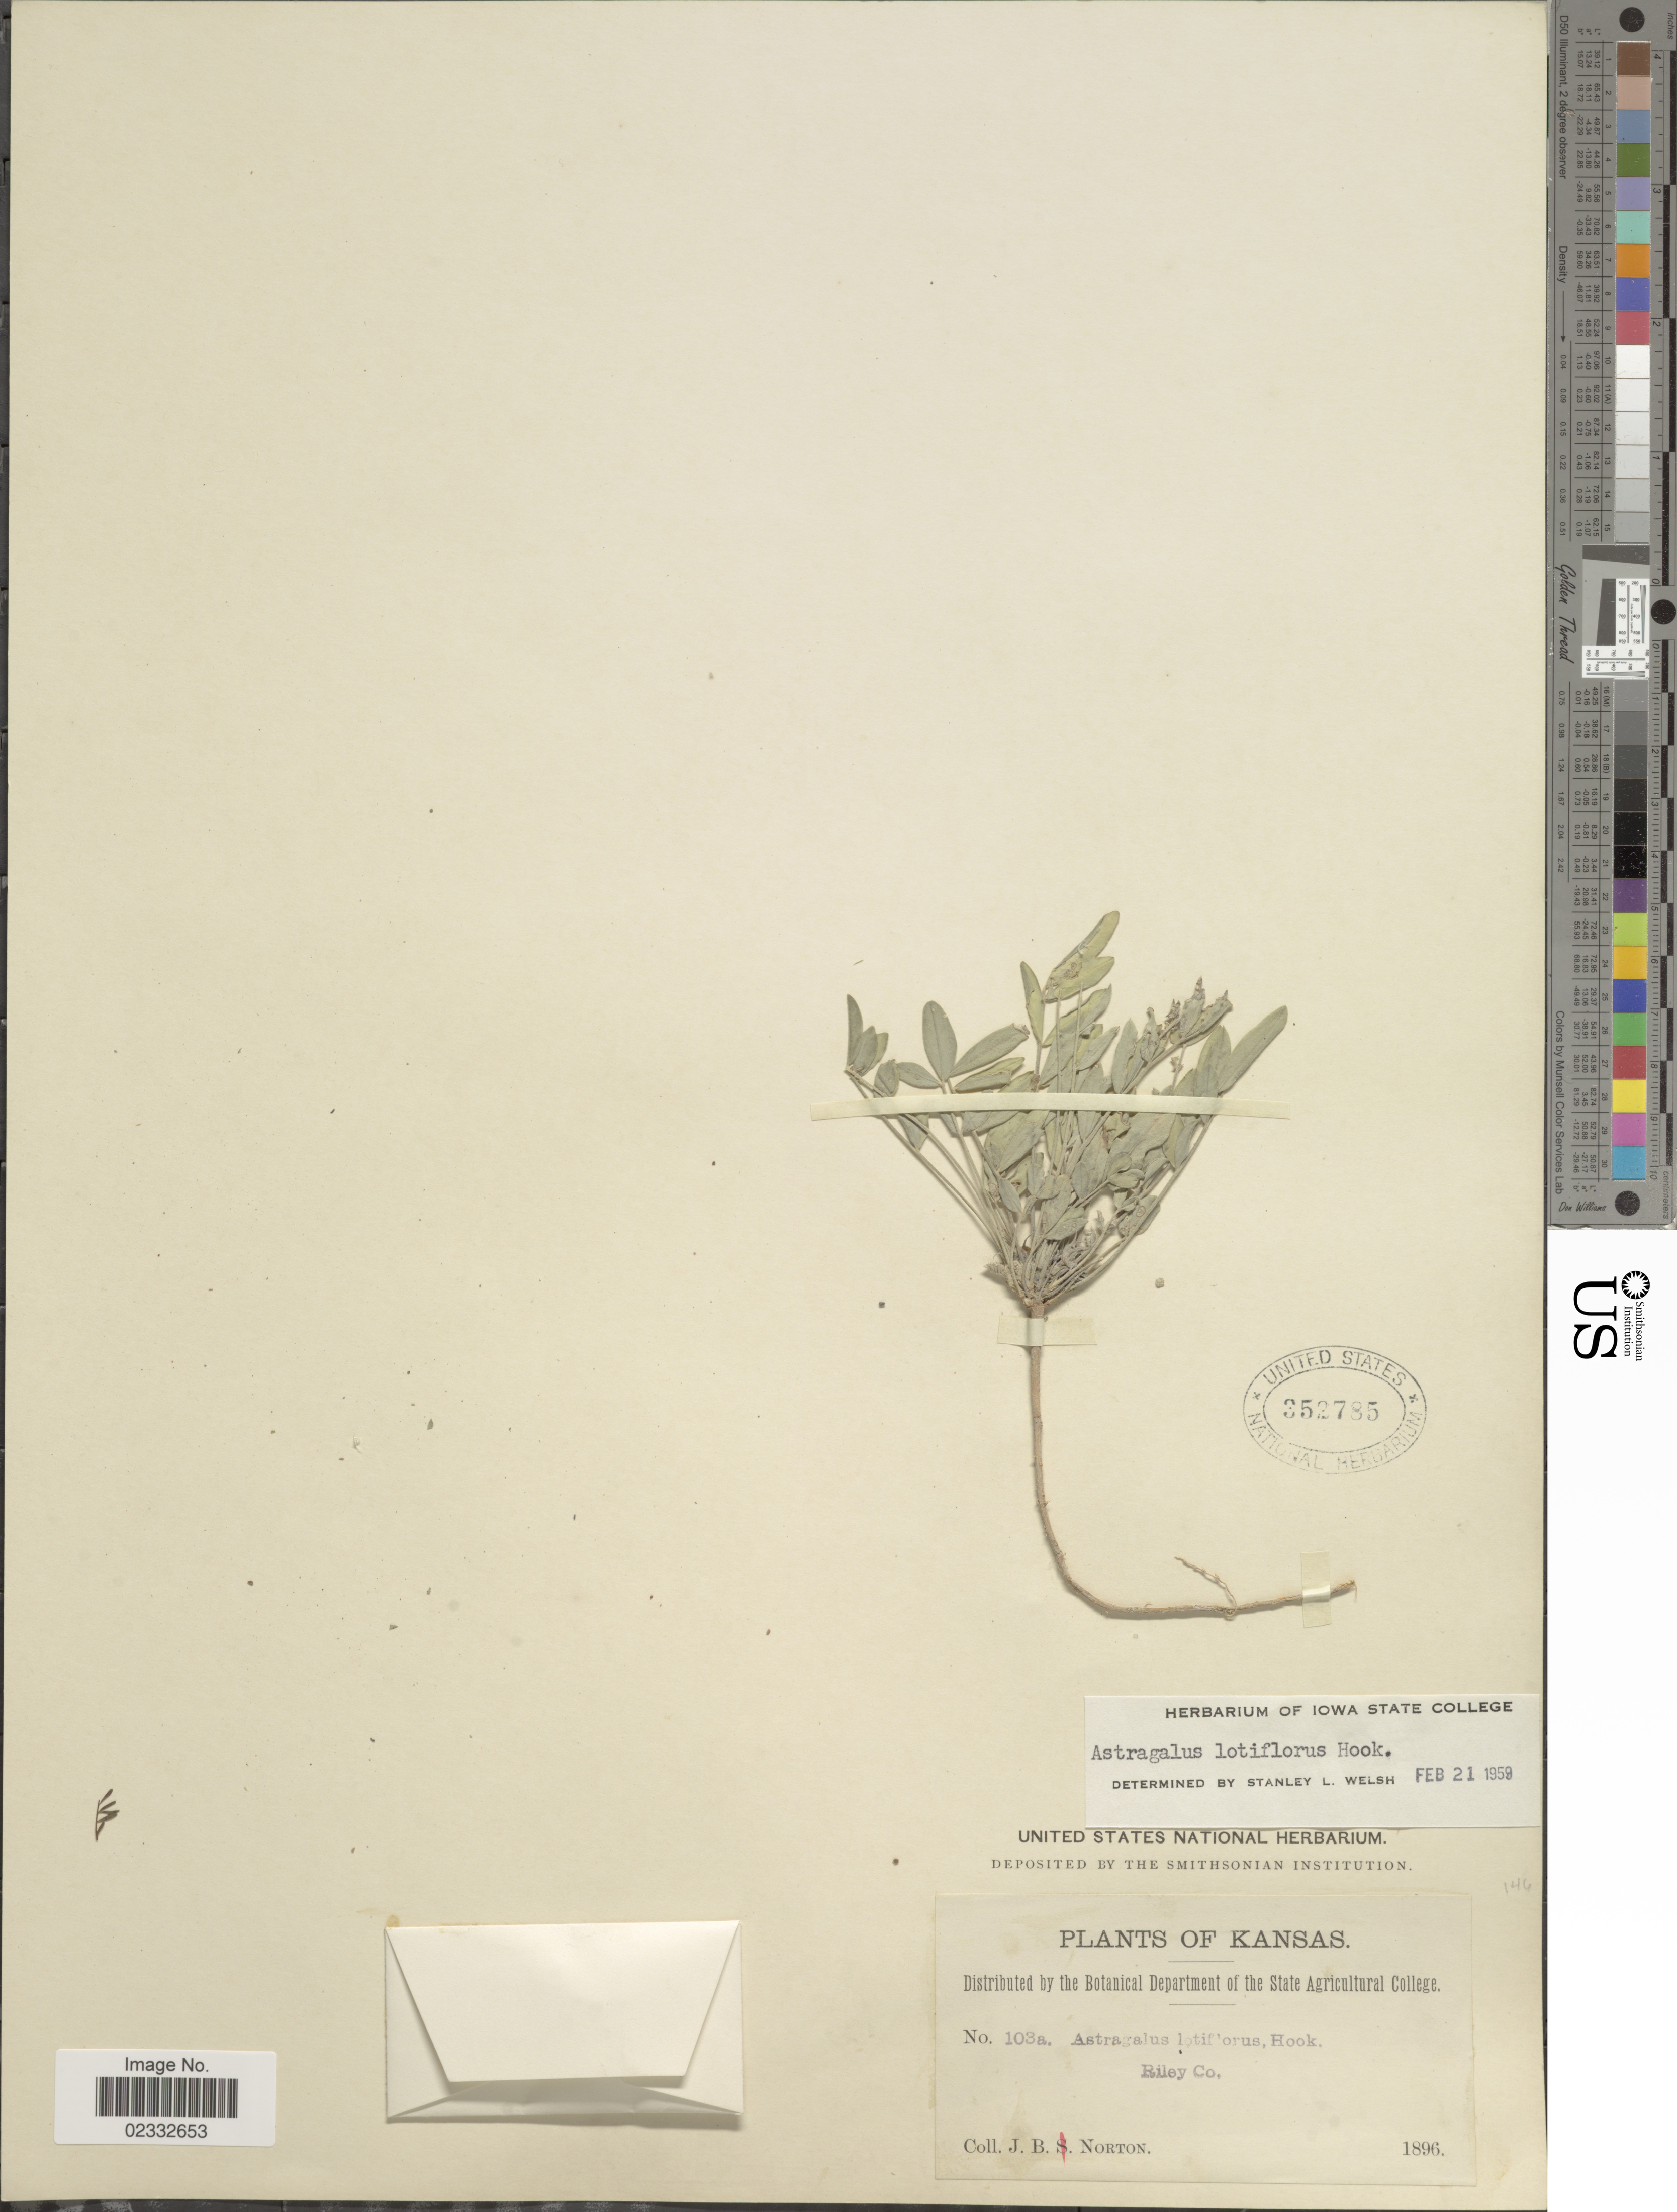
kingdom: Plantae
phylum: Tracheophyta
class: Magnoliopsida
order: Fabales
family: Fabaceae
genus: Astragalus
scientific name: Astragalus lotiflorus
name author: Hook.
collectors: J. B. Norton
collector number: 103a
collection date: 1896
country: United States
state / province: Kansas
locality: Riley Co.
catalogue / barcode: US 352785